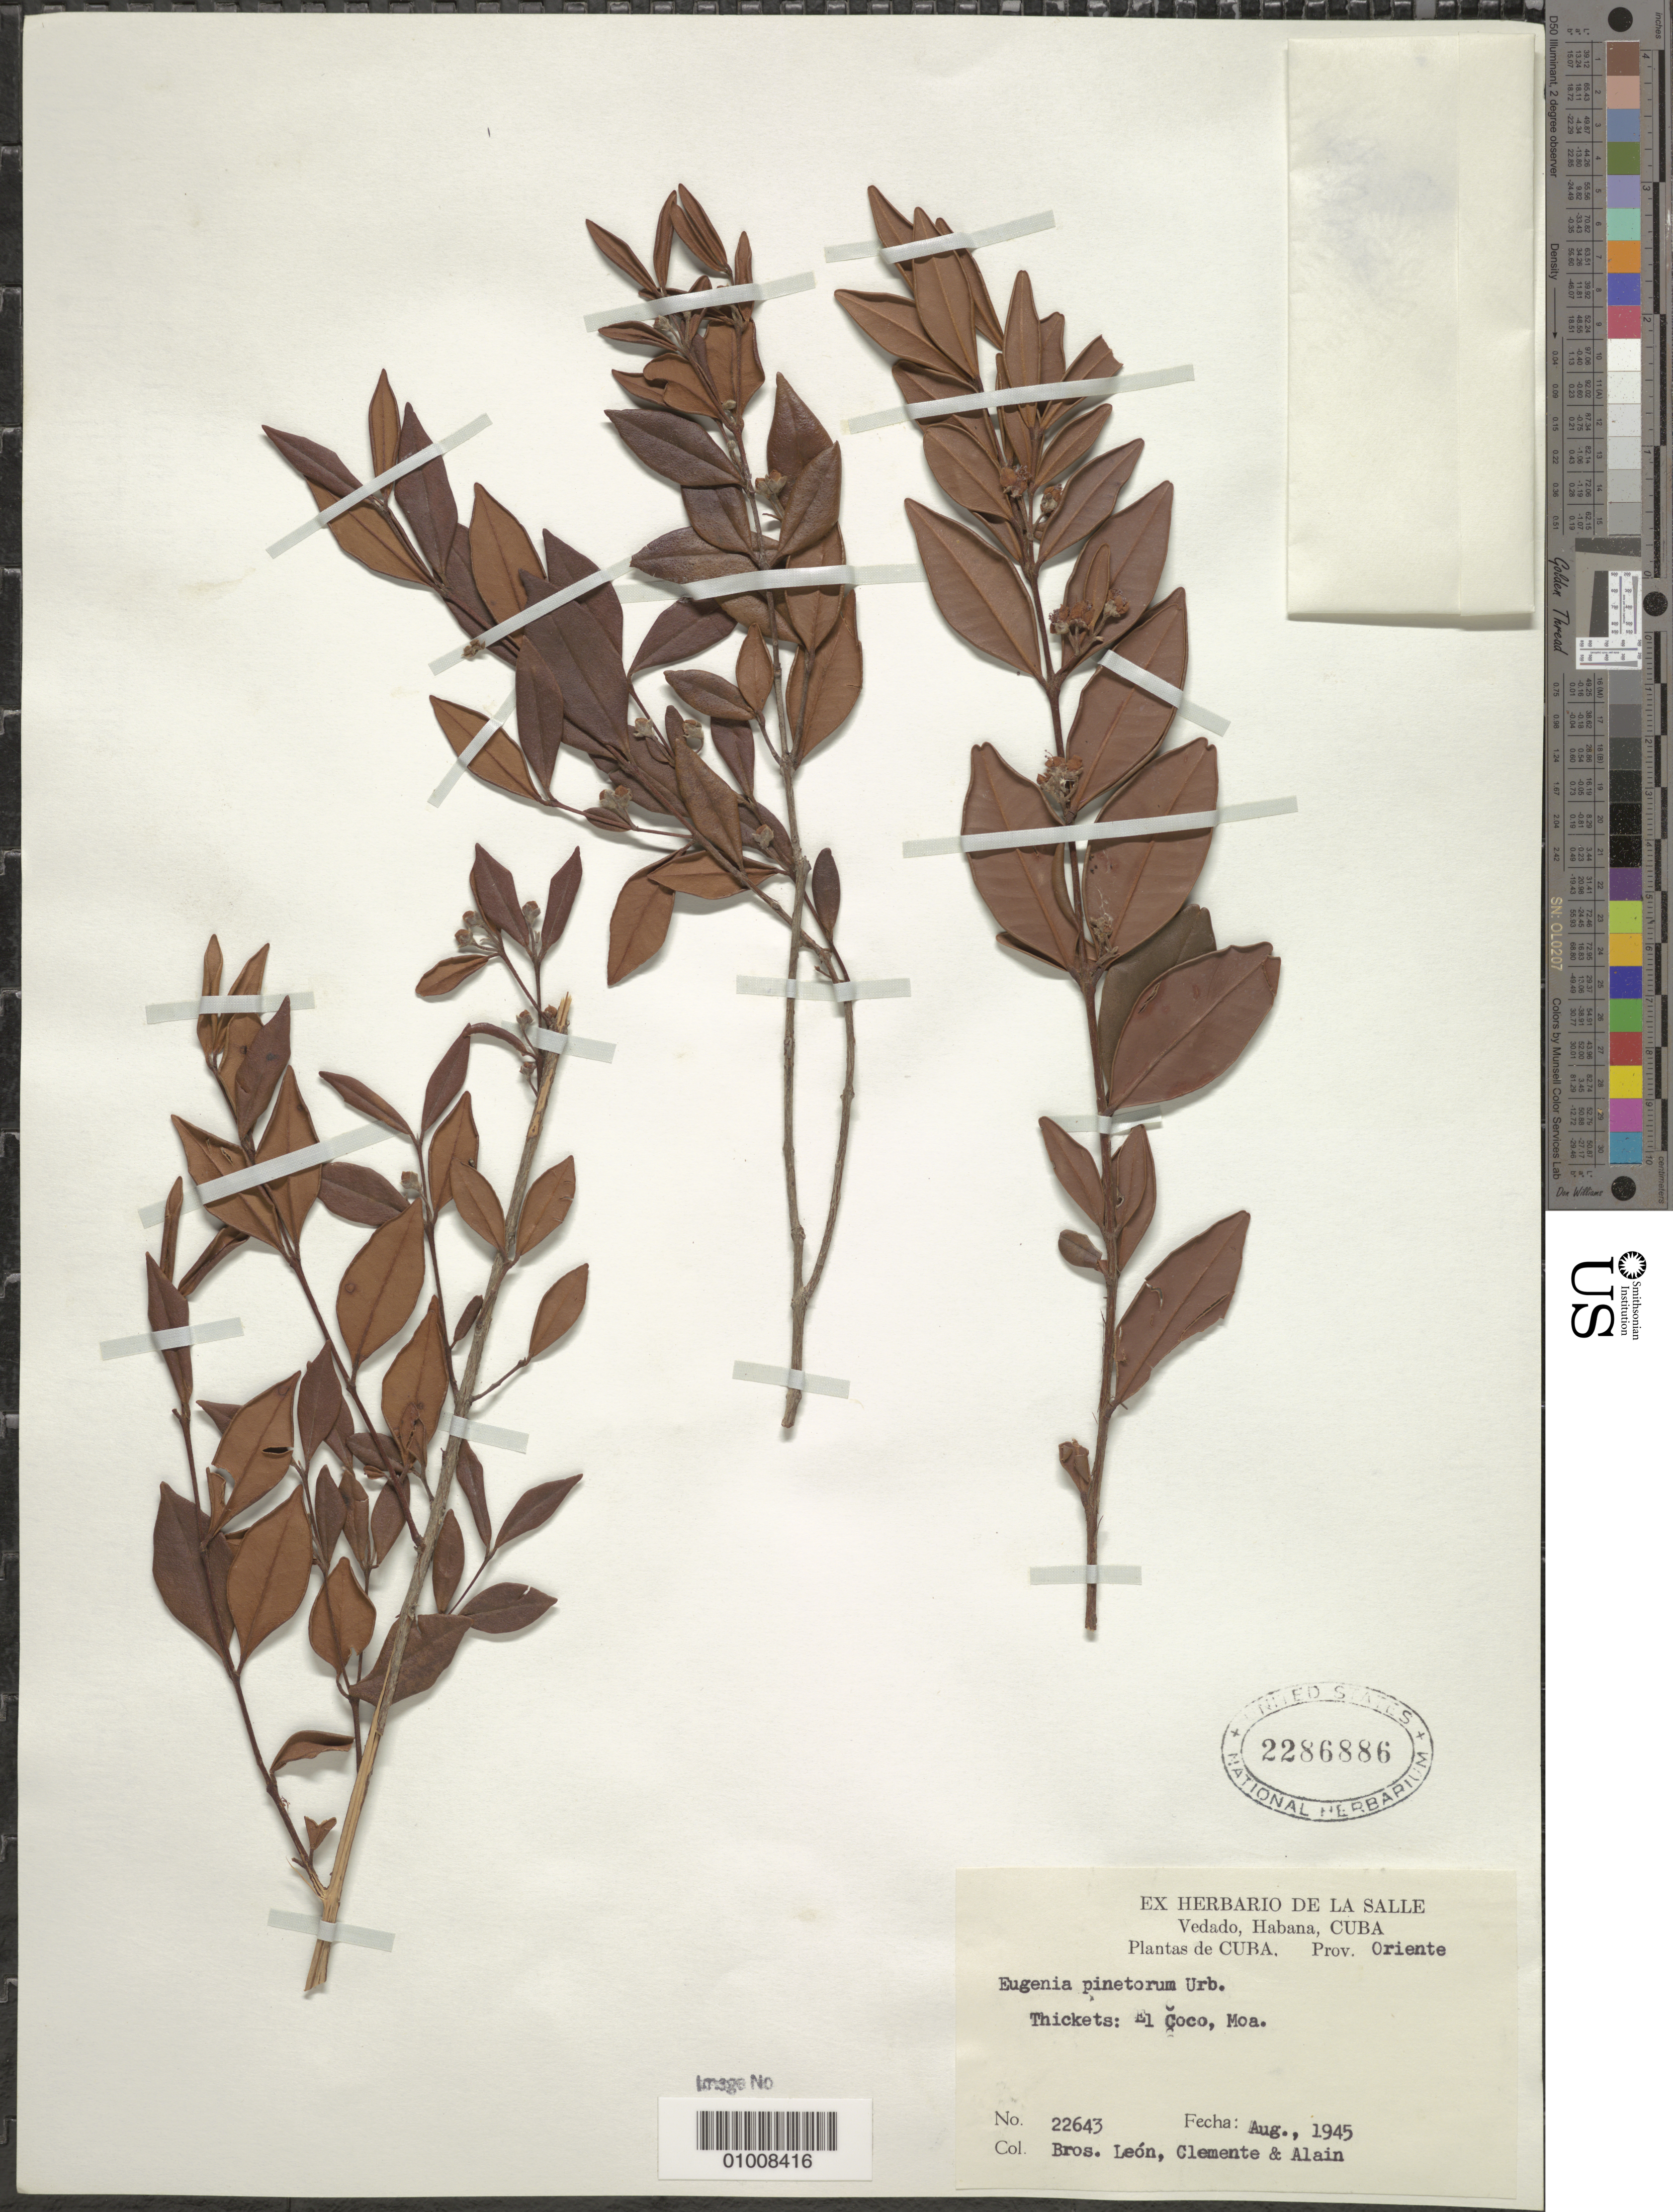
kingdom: Plantae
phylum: Tracheophyta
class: Magnoliopsida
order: Myrtales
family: Myrtaceae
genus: Eugenia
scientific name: Eugenia pinetorum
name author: Urb.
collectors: Bro. León, Bro. Clemente & A. H. Liogier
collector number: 22643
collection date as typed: Aug 1945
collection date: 1945-08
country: Cuba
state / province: Holguín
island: Cuba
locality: El Coco, Moa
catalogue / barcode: US 2286886